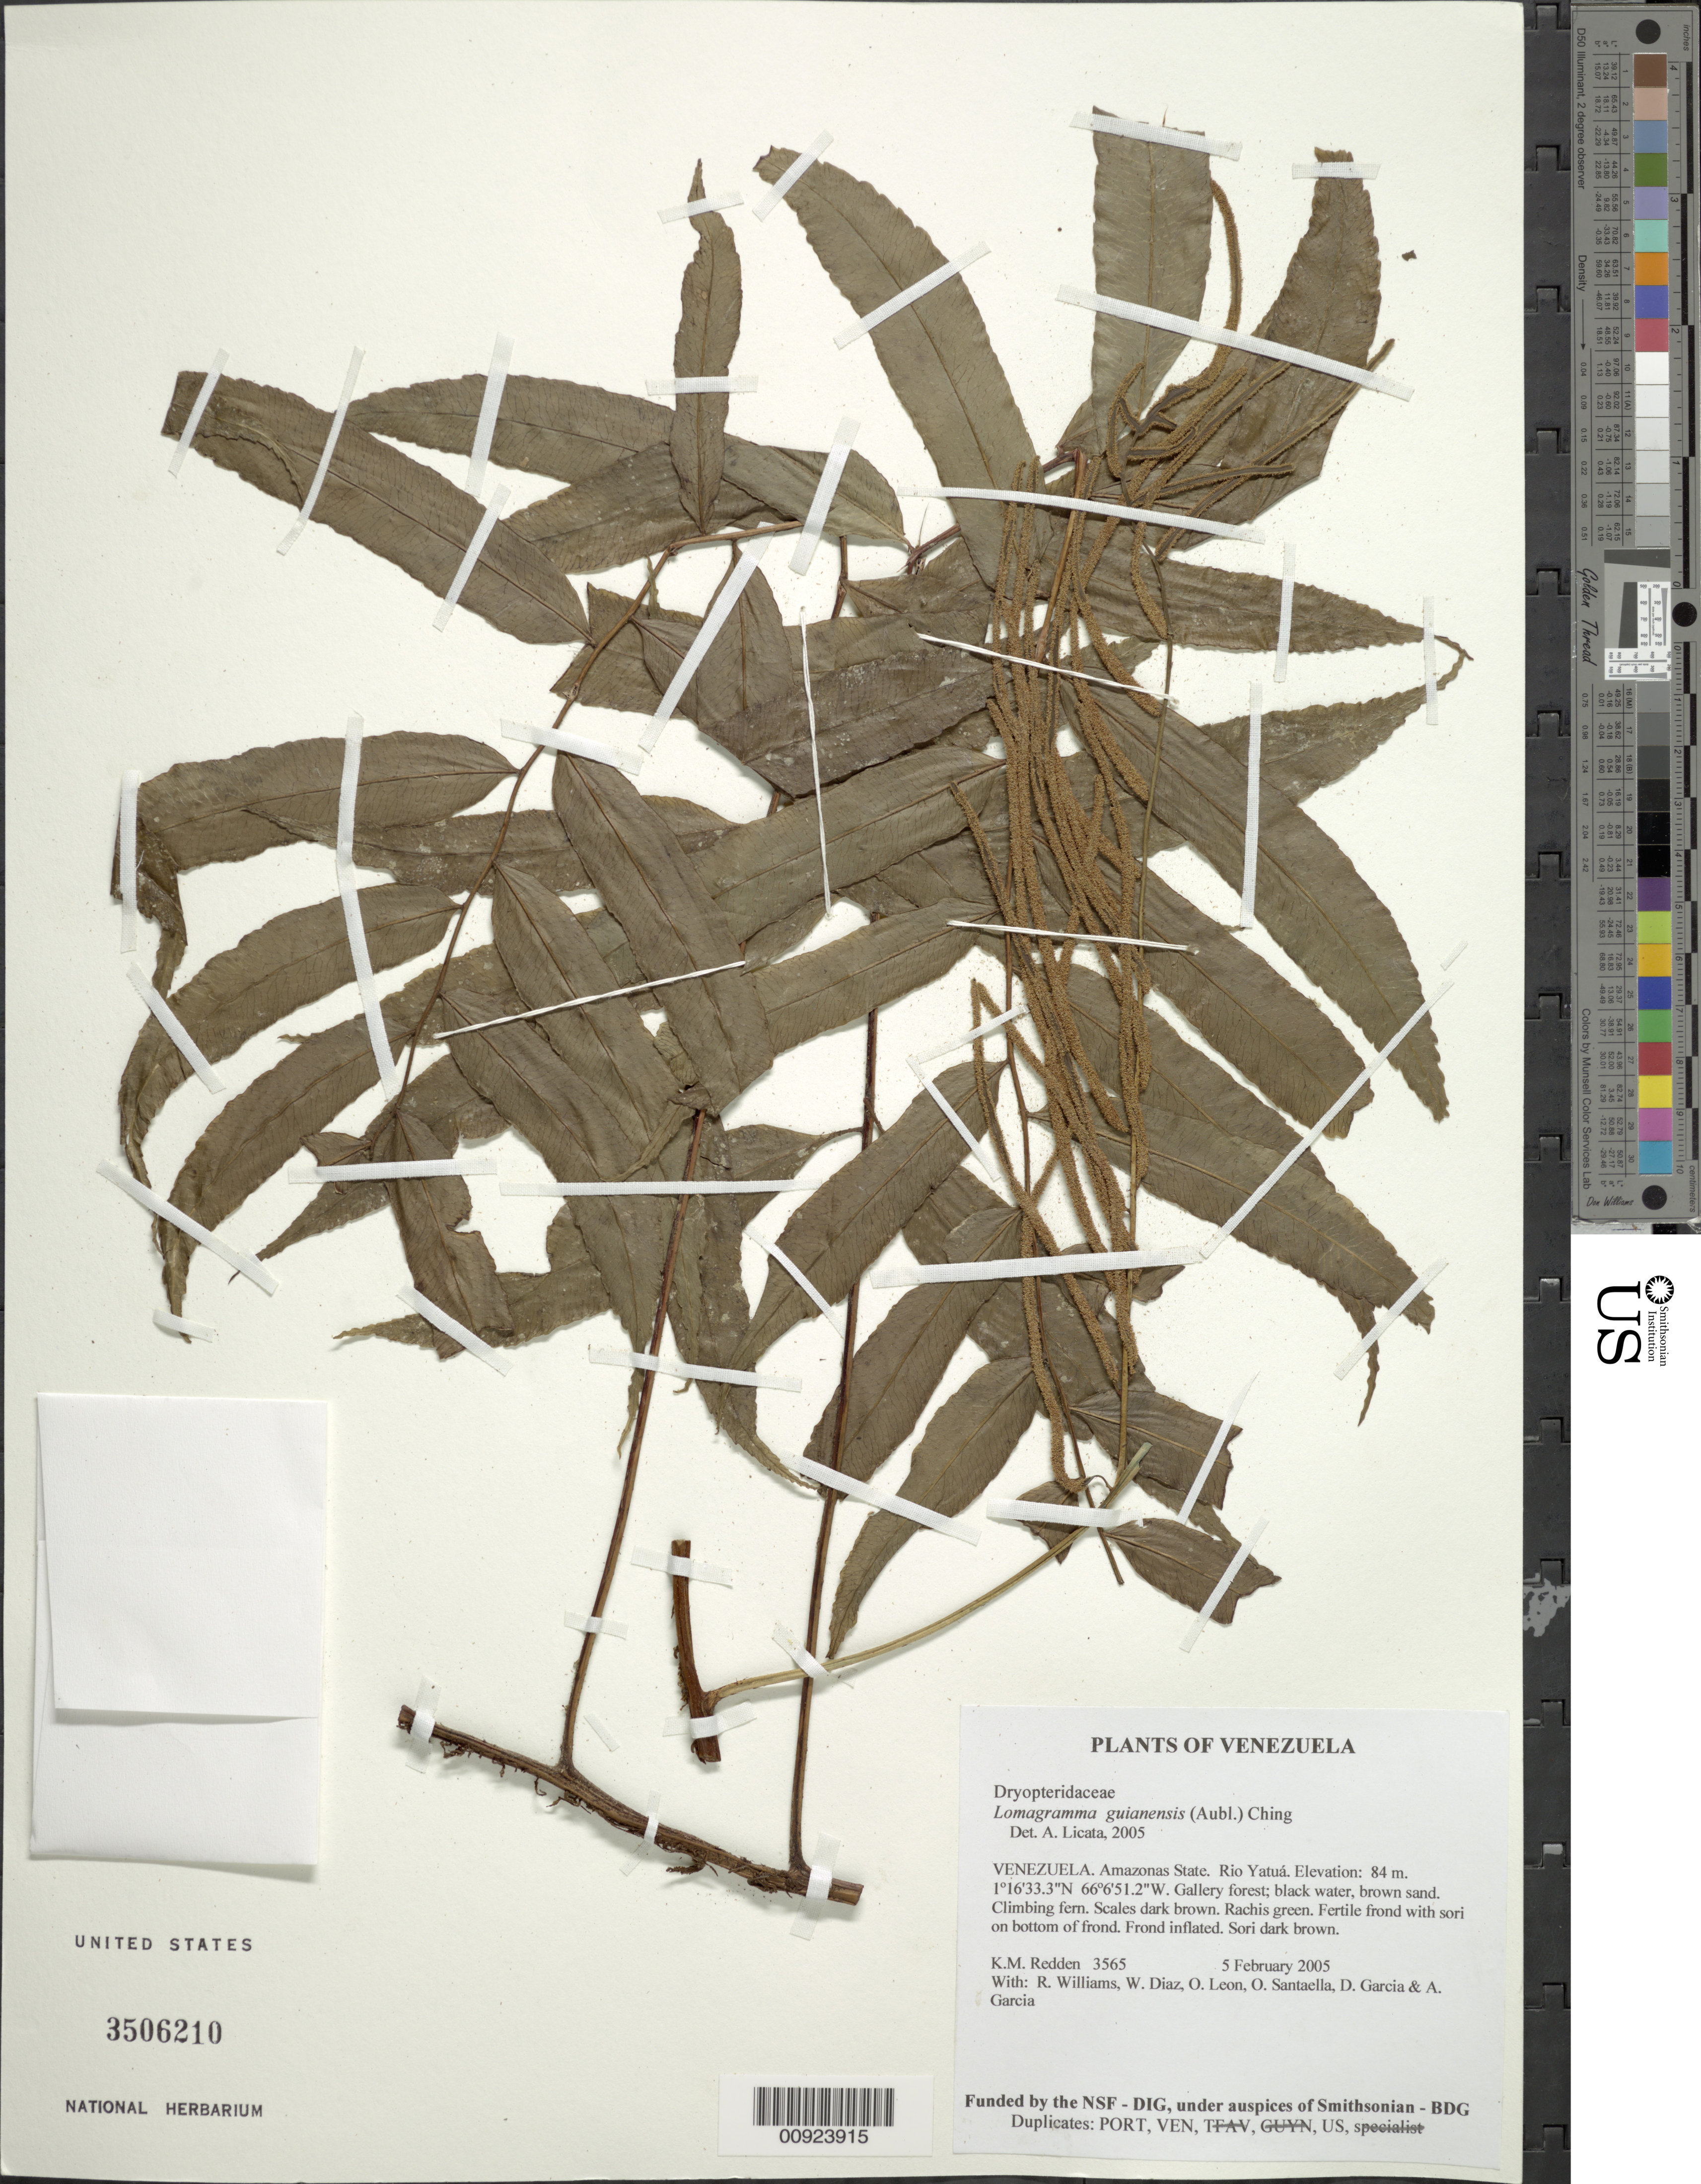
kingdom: Plantae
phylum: Tracheophyta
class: Polypodiopsida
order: Polypodiales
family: Dryopteridaceae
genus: Mickelia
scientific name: Mickelia guianensis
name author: (Aubl.) R.C. Moran et al.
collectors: K. M. Redden, R. Williams, W. Díaz P., O. León, O. Santaella, D. Garcia & A. Garcia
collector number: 3565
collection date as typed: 5 February 2005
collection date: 2005-02-05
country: Venezuela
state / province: Amazonas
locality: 18 - Rio Yatuá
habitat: Gallery forest; black water, brown sand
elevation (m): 84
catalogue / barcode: US 3506210